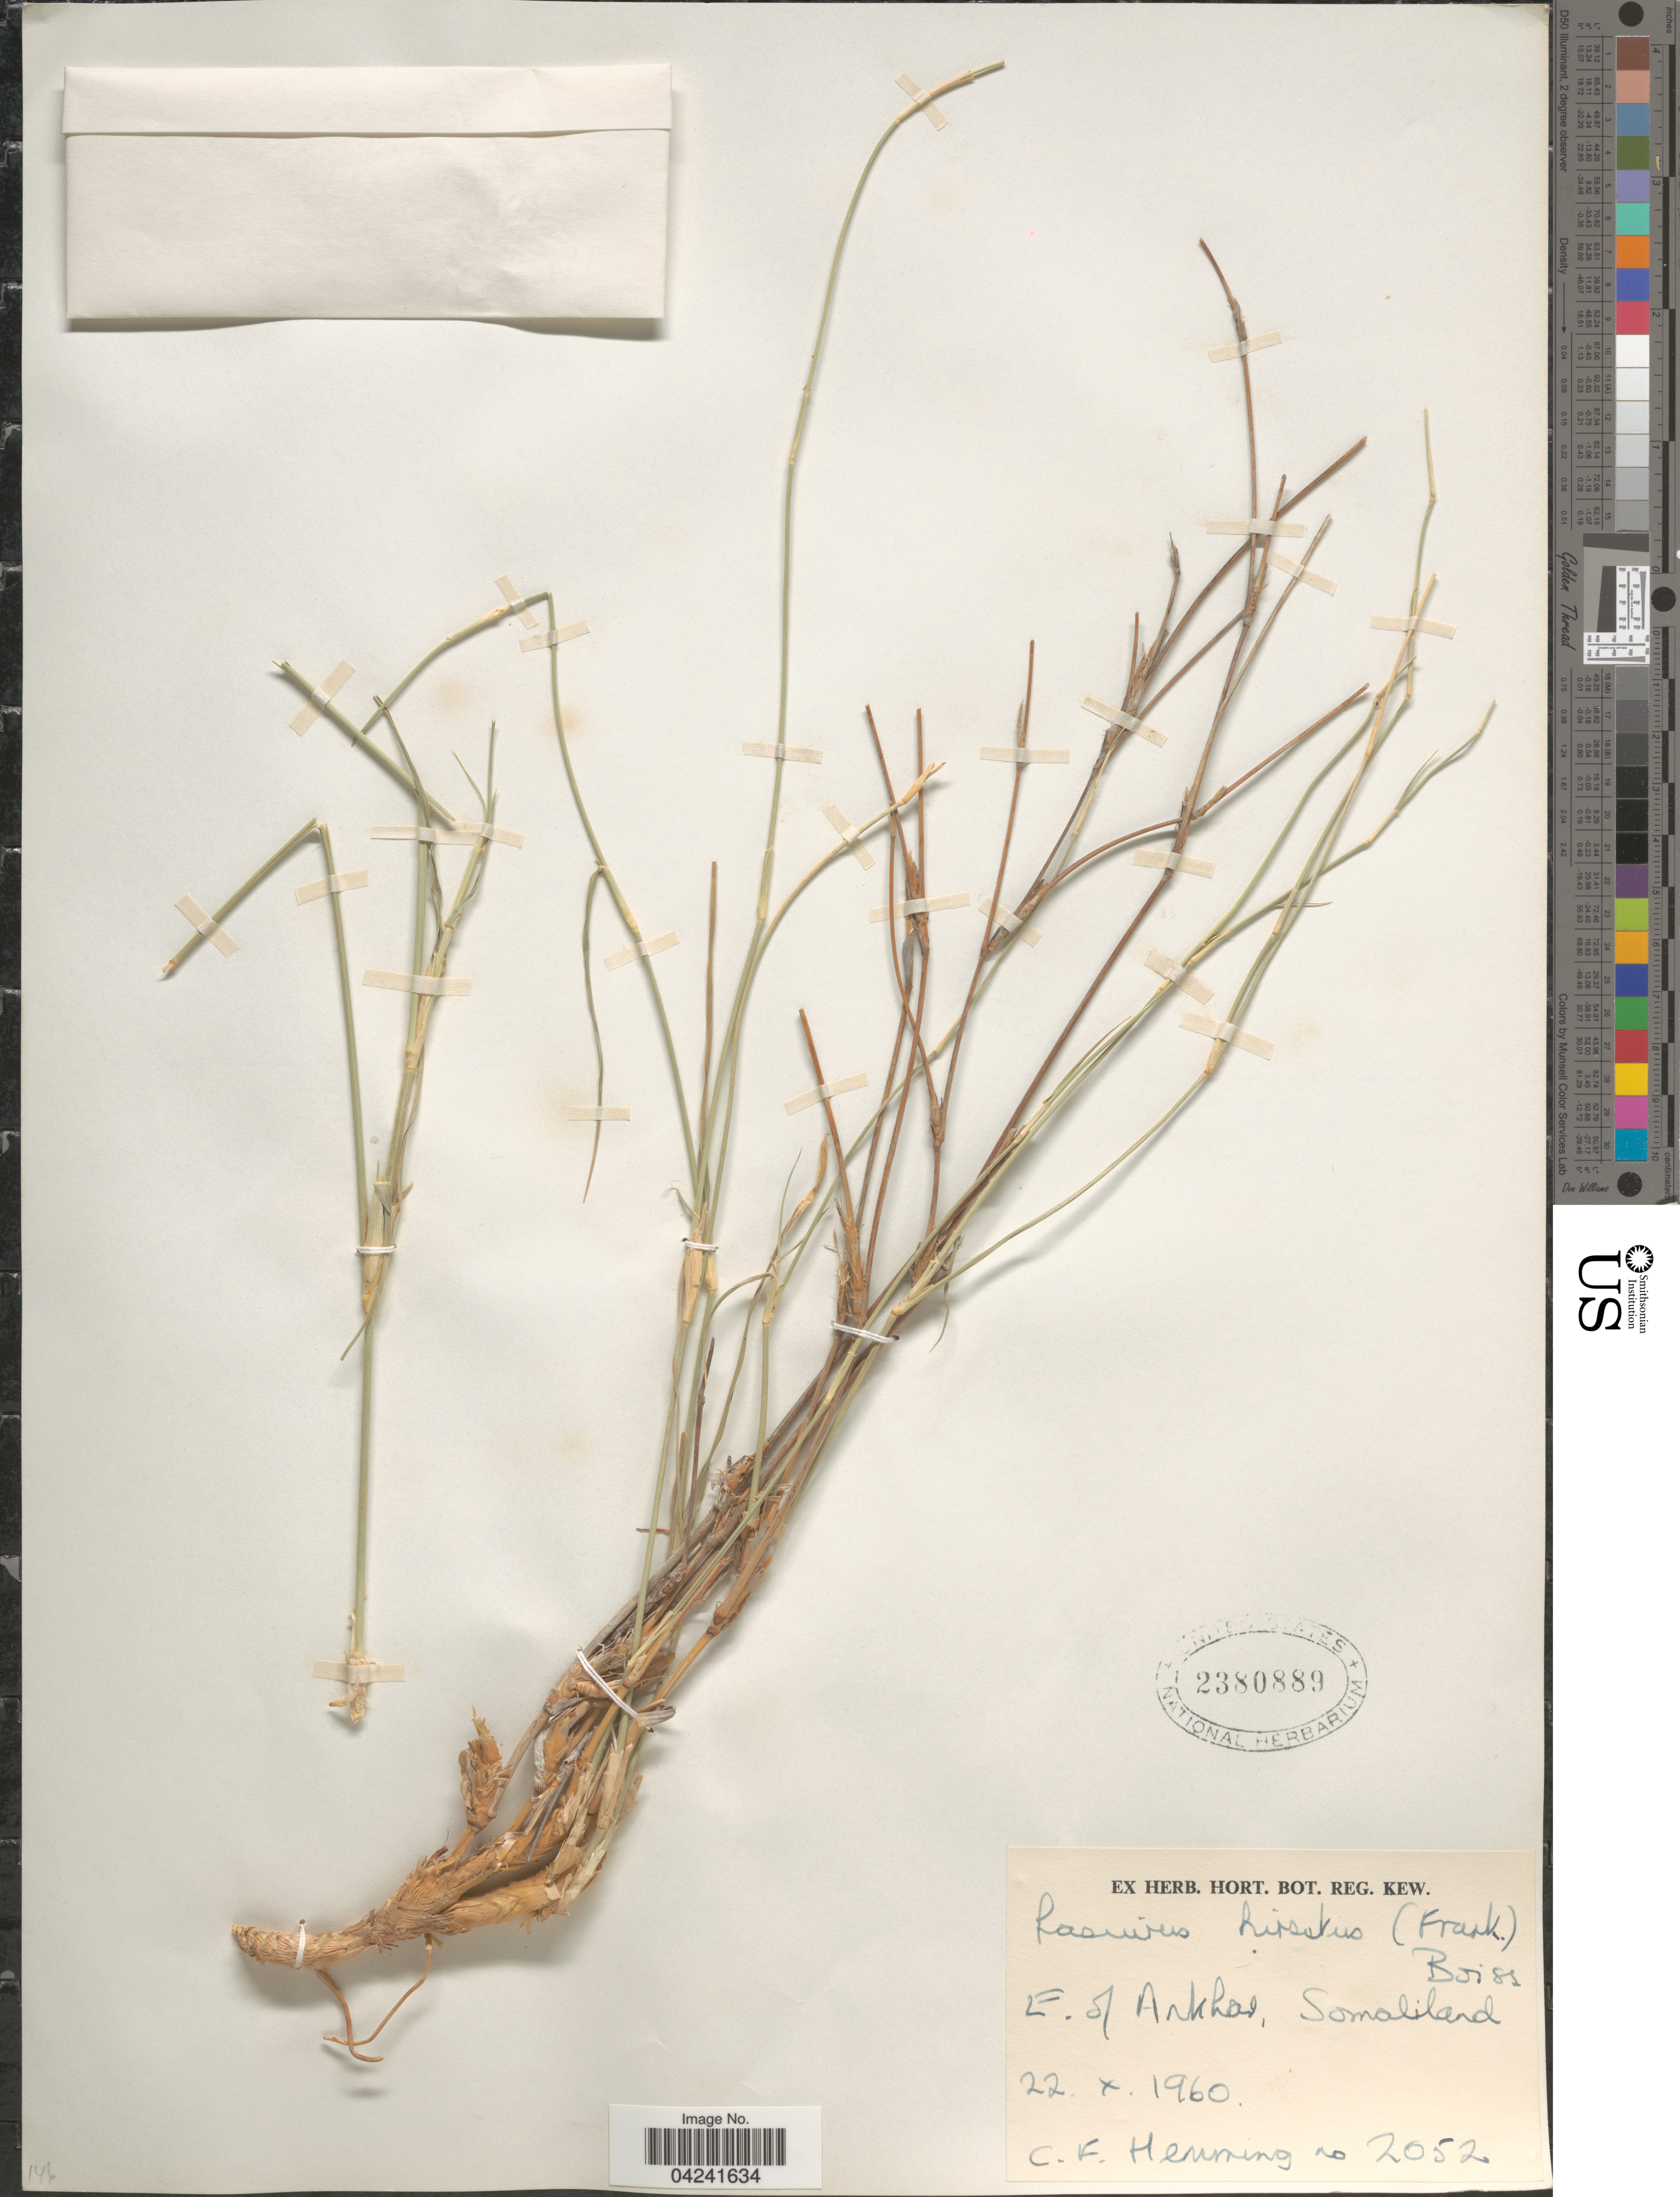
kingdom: Plantae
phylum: Tracheophyta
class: Liliopsida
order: Poales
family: Poaceae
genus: Lasiurus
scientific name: Lasiurus scindicus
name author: Henr.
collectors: C. Hemming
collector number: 2052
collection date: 1960-10-22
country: Ethiopia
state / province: Somali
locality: E. of Ankhar, Somaliland.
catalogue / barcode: US 2380889